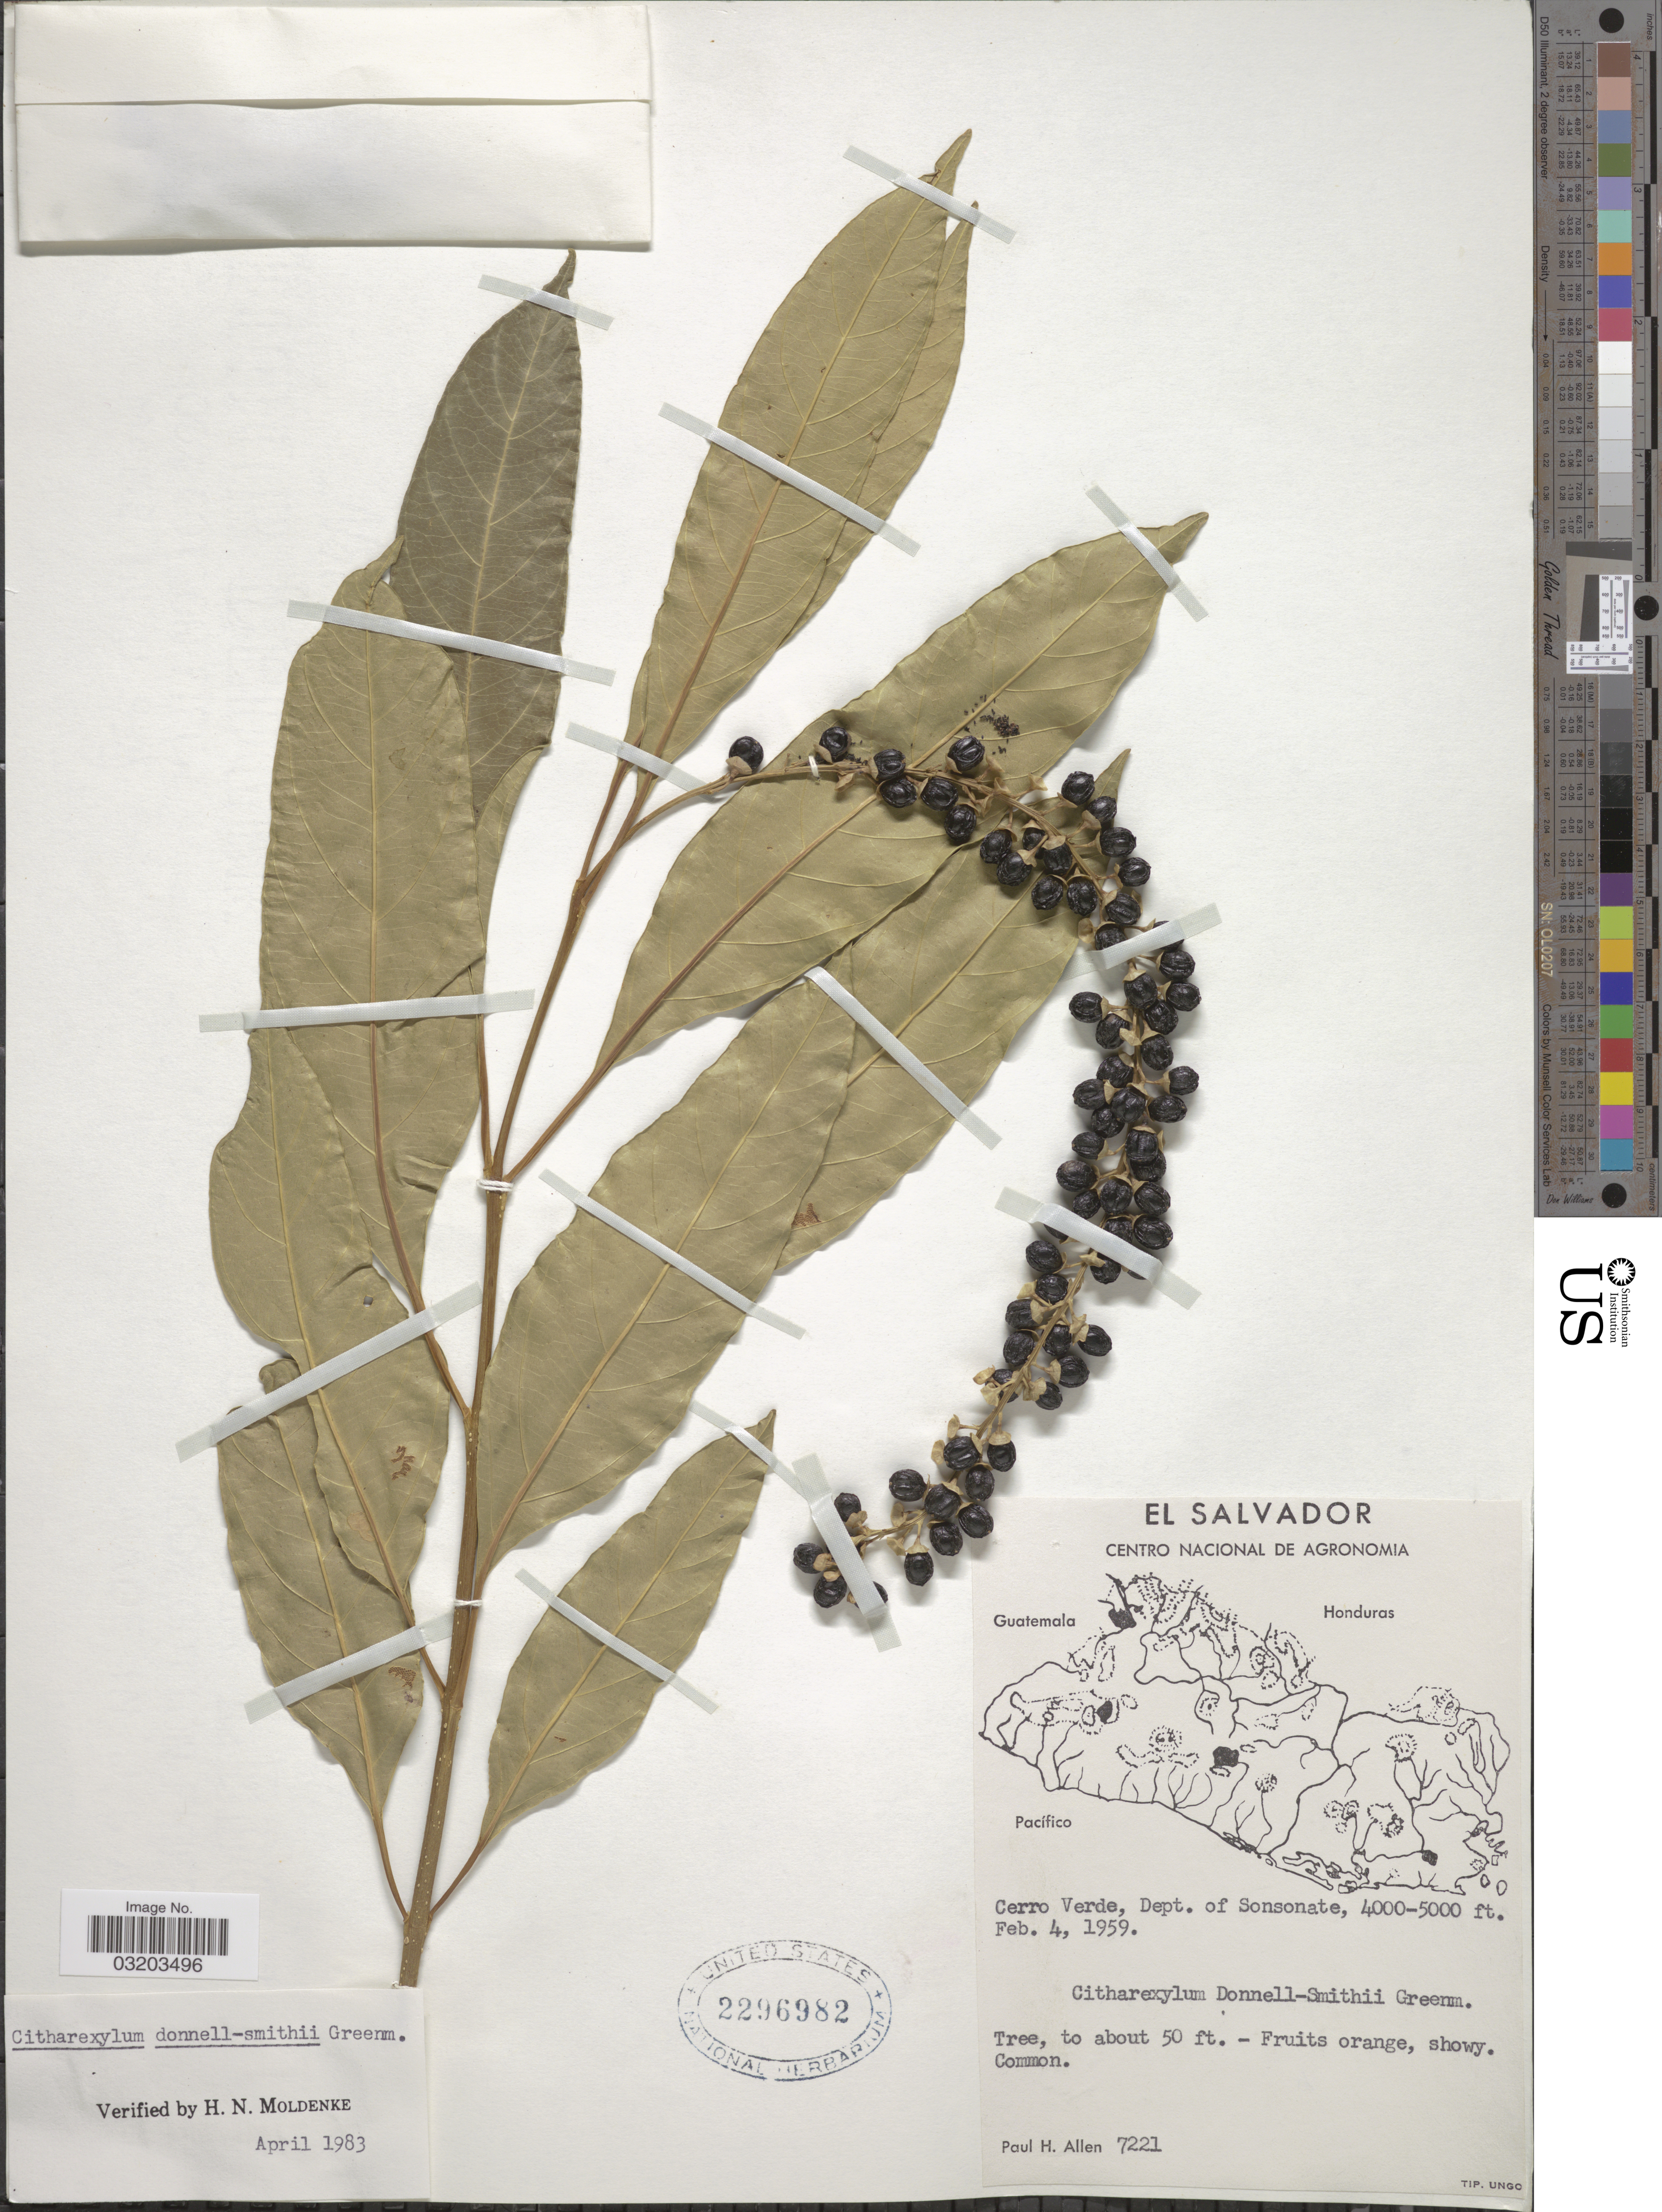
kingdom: Plantae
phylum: Tracheophyta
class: Magnoliopsida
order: Lamiales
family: Verbenaceae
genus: Citharexylum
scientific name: Citharexylum donnell-smithii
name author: Greenm.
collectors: P. H. Allen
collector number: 7221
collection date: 1959-02-04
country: El Salvador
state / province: Sonsonate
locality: Cerro Verde, Dept. of Sonsonate.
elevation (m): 1219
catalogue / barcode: US 2296982